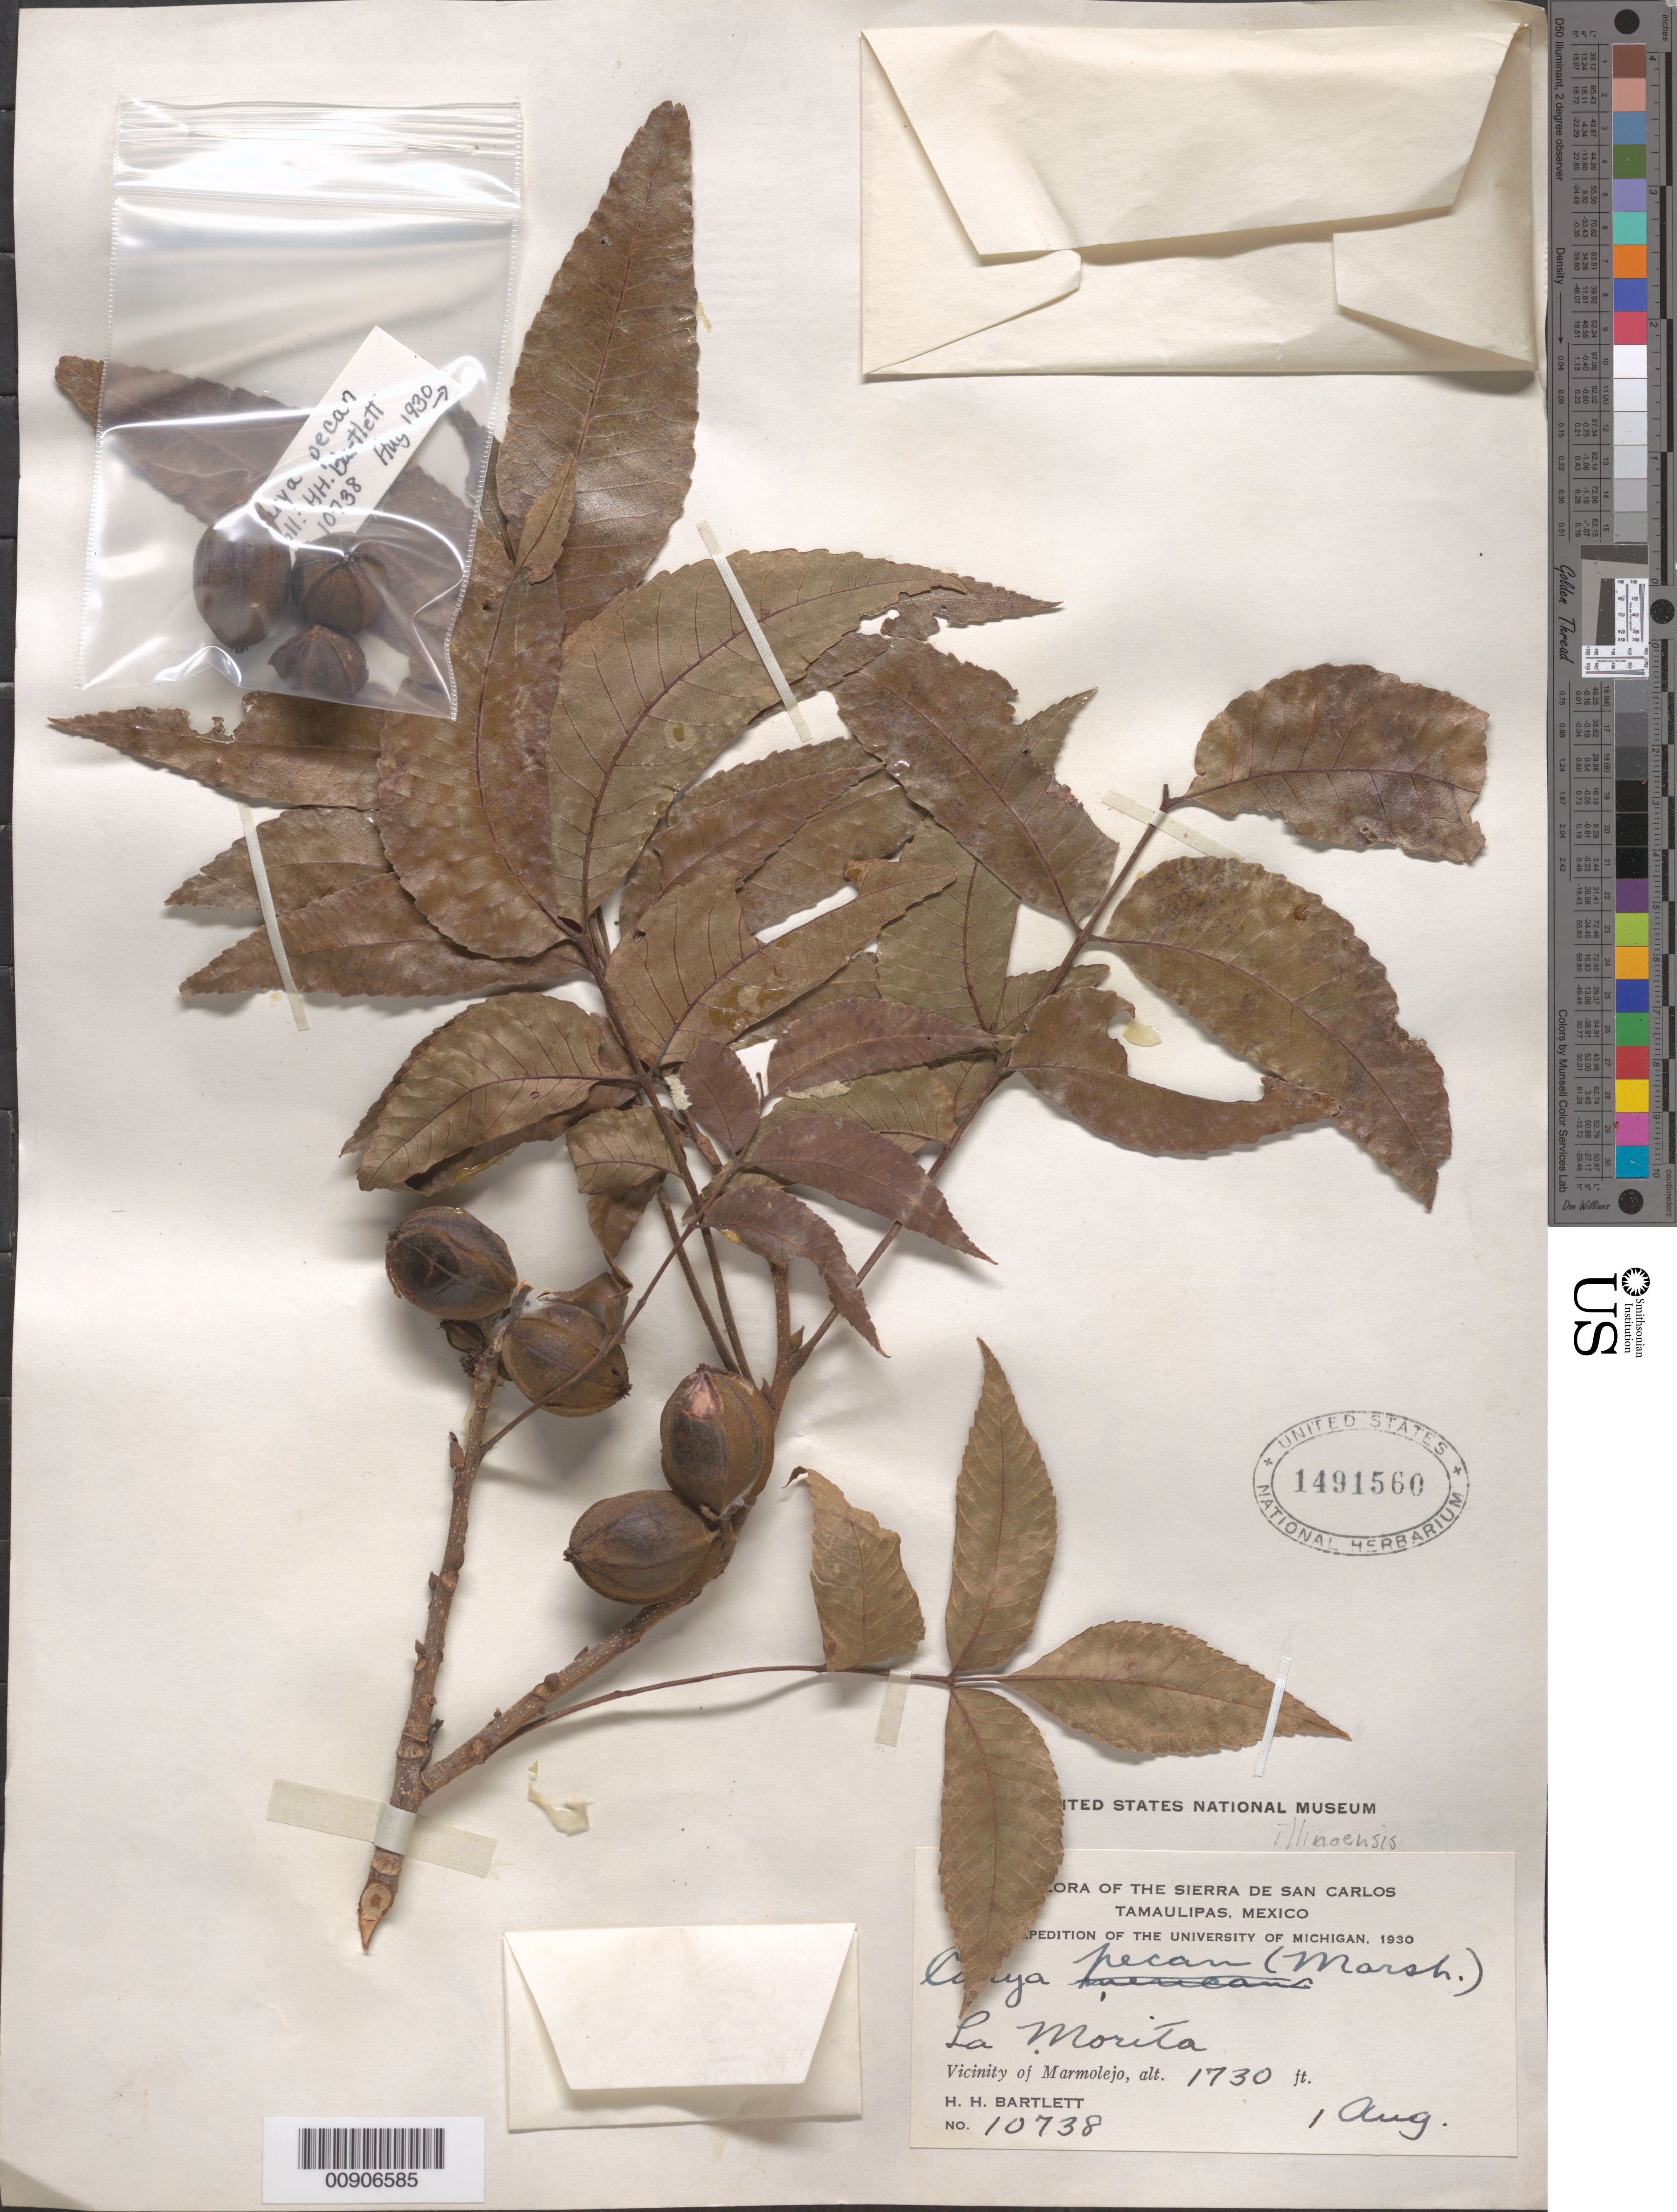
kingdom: Plantae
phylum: Tracheophyta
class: Magnoliopsida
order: Fagales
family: Juglandaceae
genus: Carya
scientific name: Carya illinoinensis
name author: (Wangenh.) K. Koch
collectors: H. H. Bartlett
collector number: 10738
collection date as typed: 01 Aug 1930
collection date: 1930-08-01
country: Mexico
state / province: Tamaulipas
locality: Sierra de San Carlos, Tamaulipas: La Morita. Vicinity of Marmolejo.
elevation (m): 527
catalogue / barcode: US 1491560